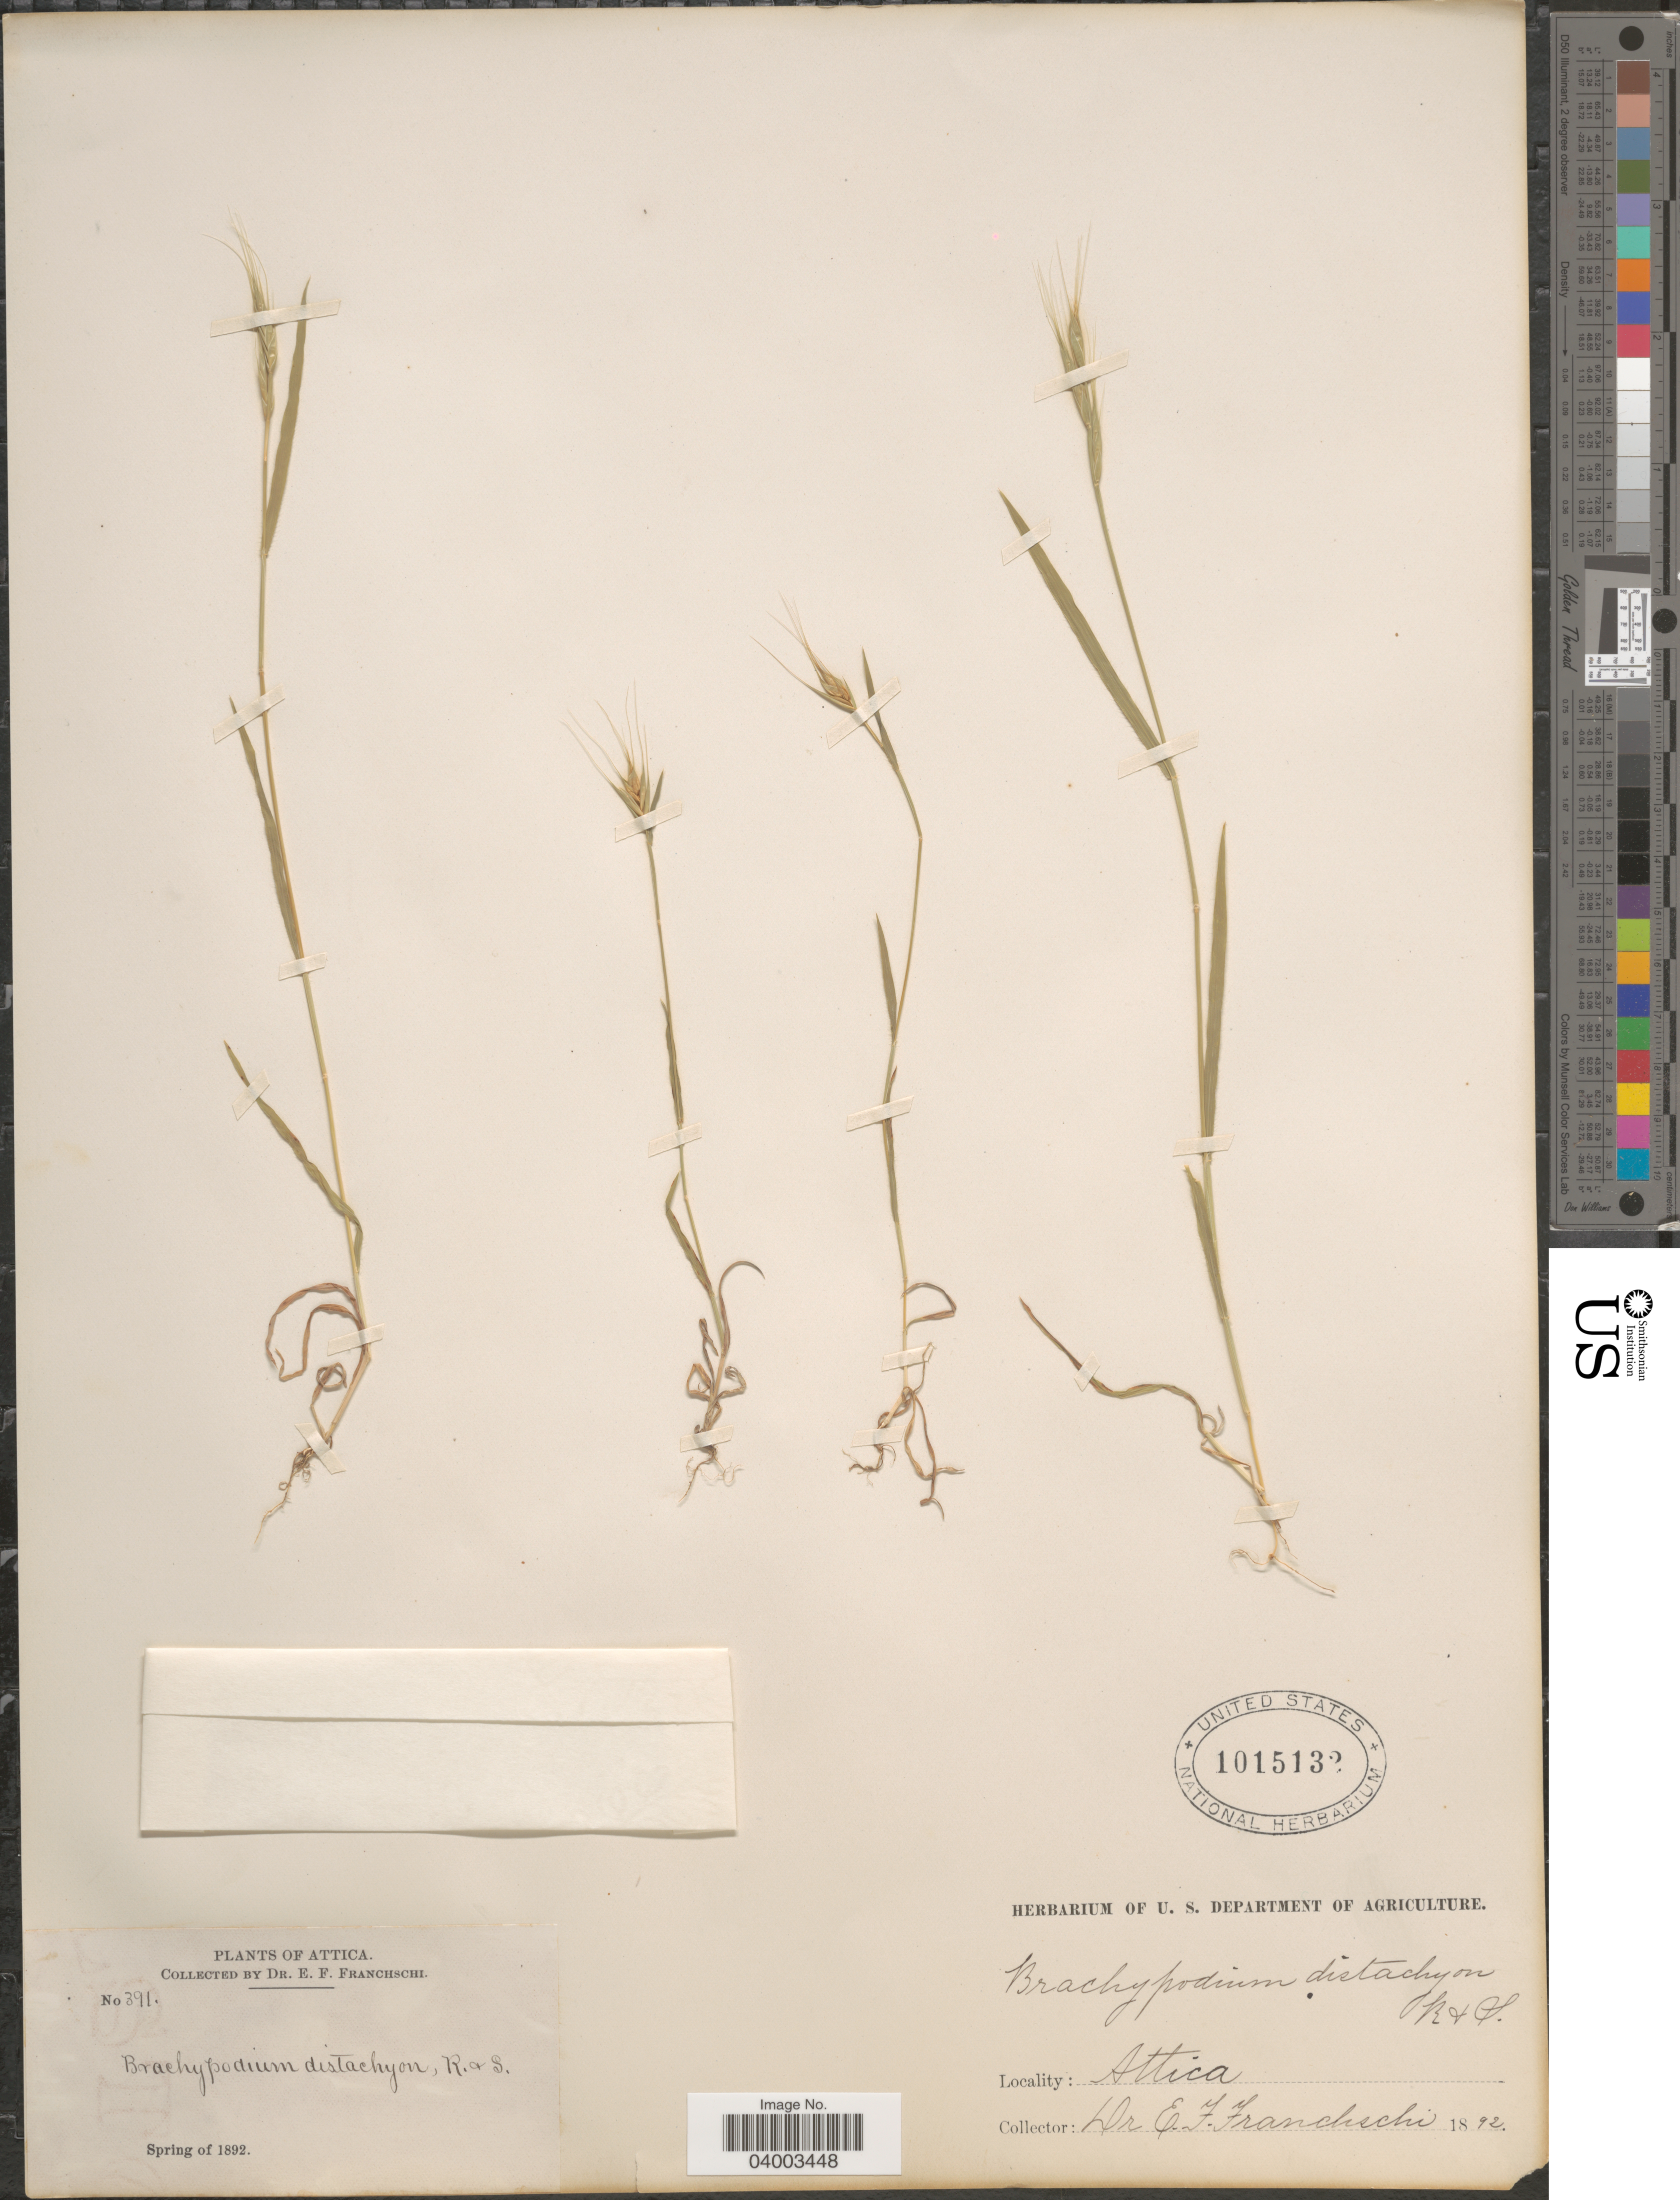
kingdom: Plantae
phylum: Tracheophyta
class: Liliopsida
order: Poales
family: Poaceae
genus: Brachypodium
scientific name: Brachypodium distachyon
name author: (L.) P. Beauv.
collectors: E. Franchschi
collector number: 391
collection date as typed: Spring of 1892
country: Greece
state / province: Attica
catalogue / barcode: US 1015132